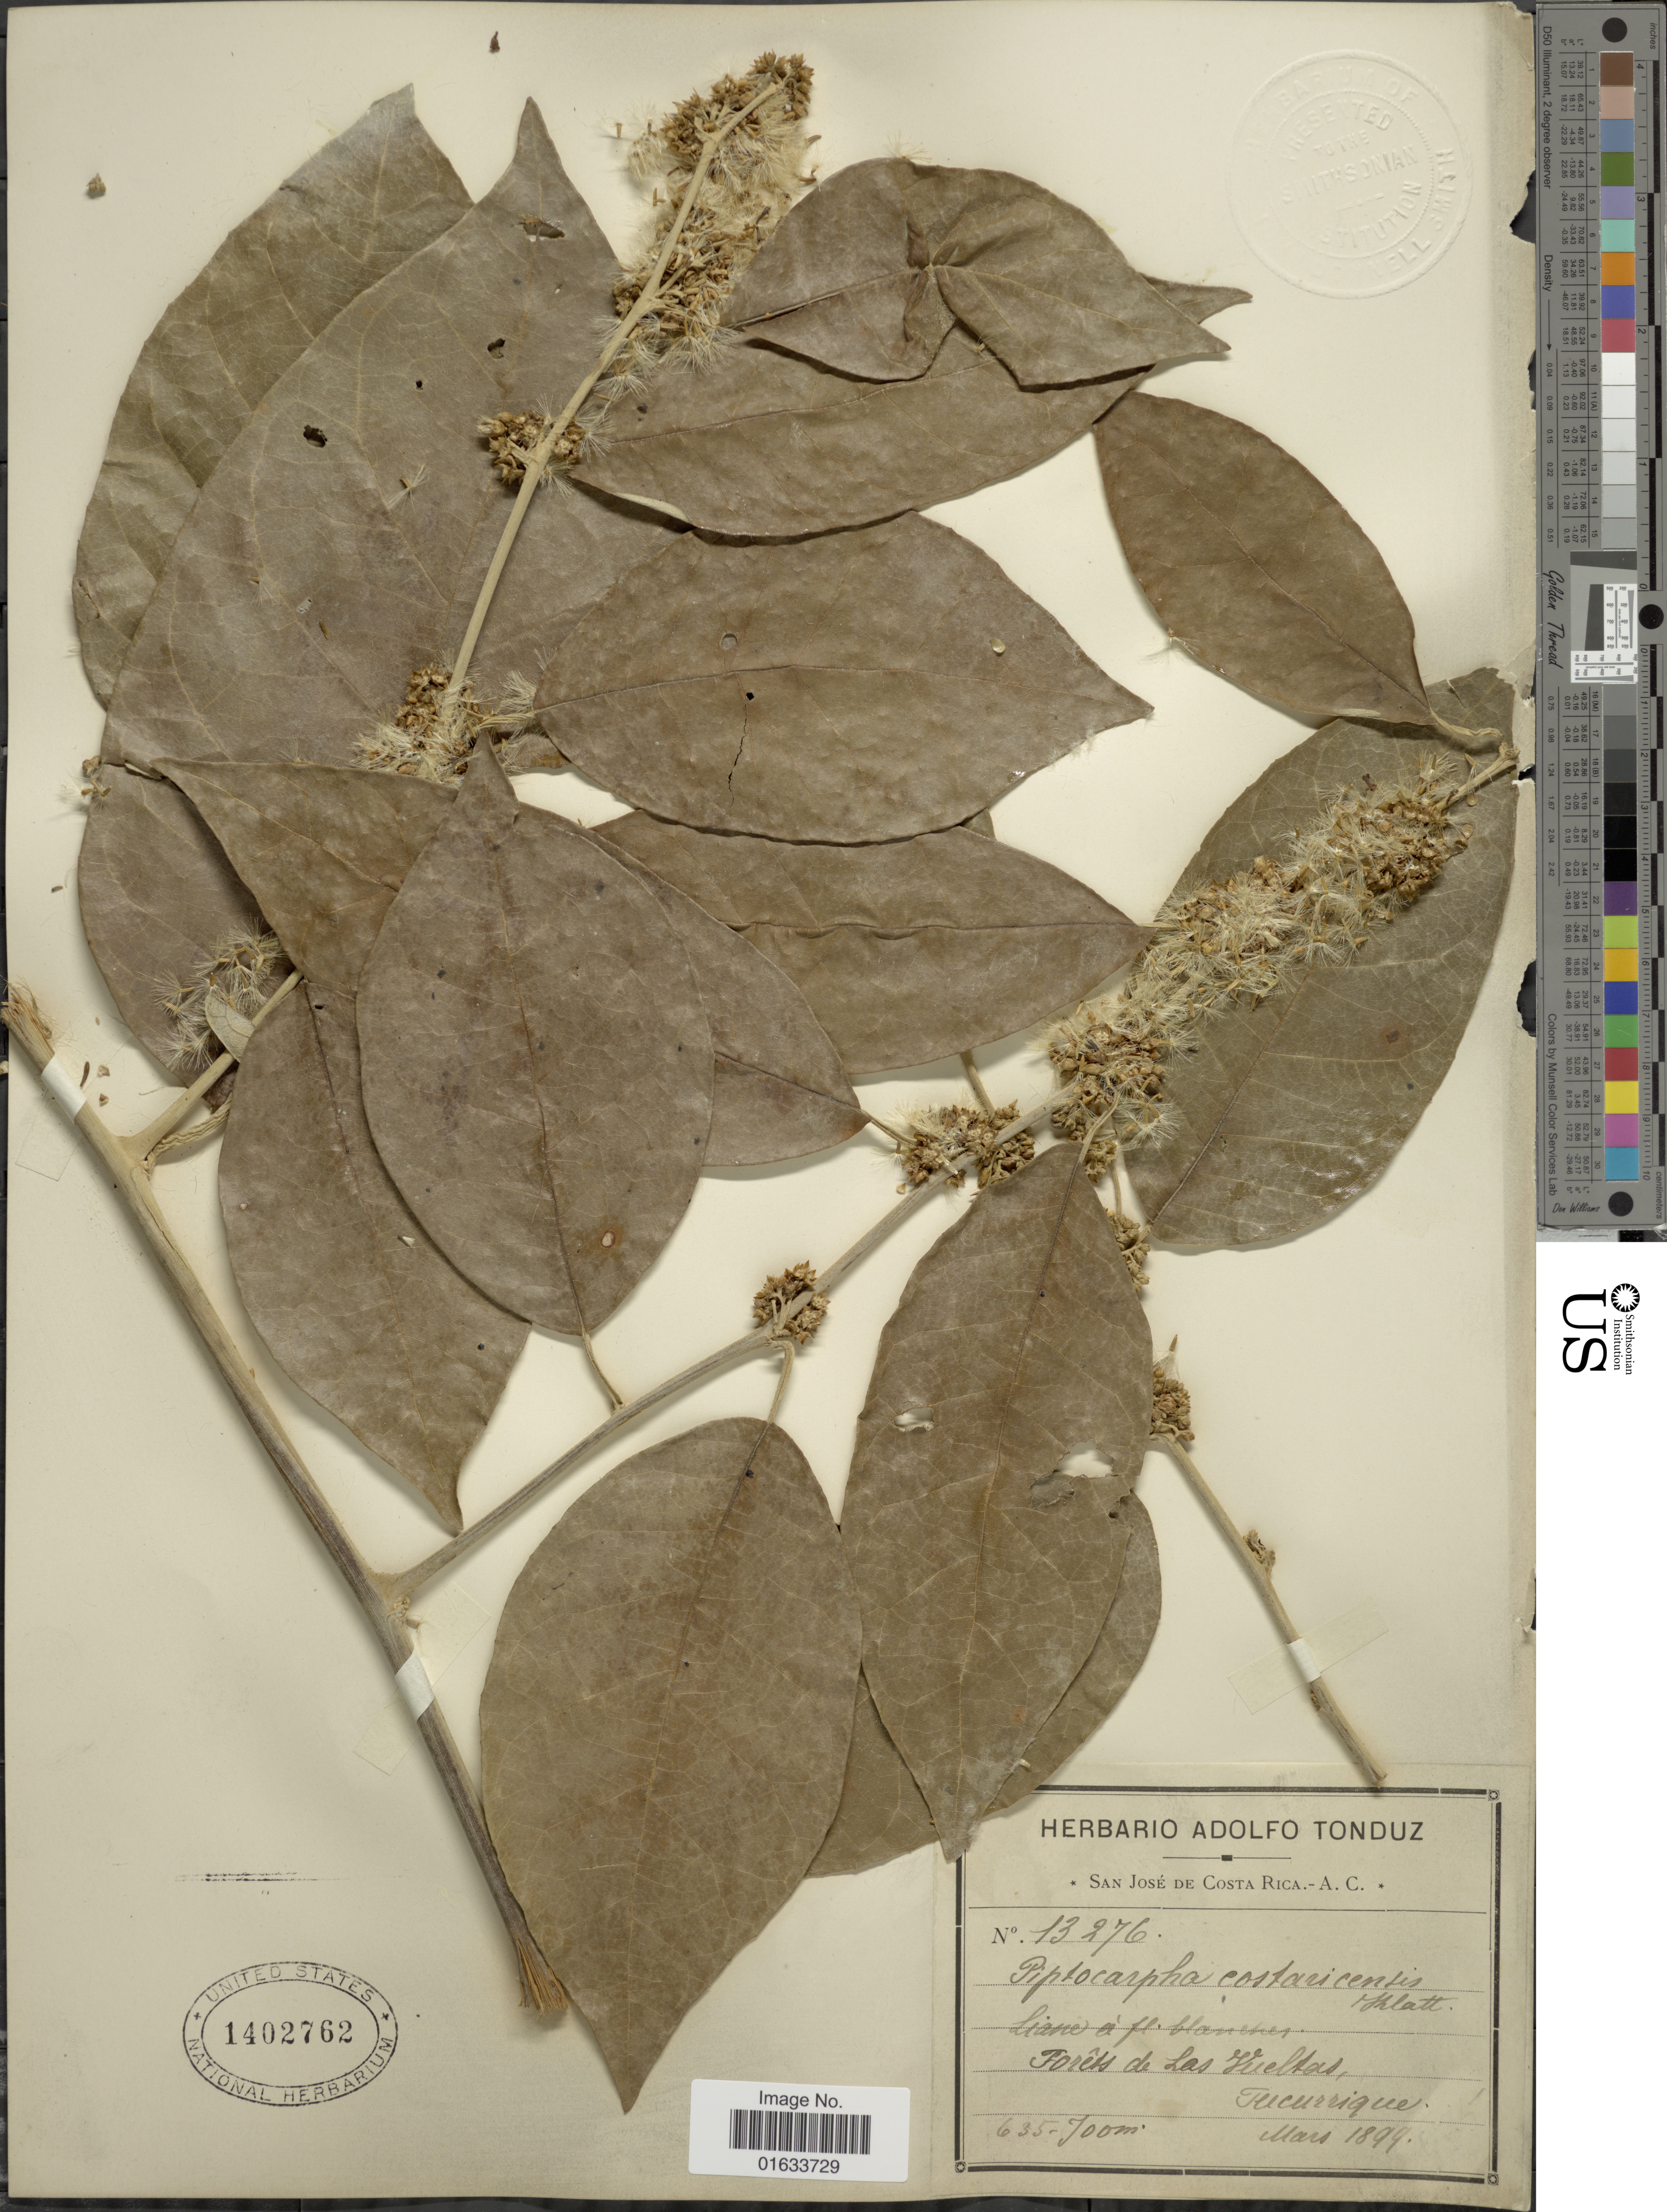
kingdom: Plantae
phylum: Tracheophyta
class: Magnoliopsida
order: Asterales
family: Asteraceae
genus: Piptocarpha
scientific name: Piptocarpha poeppigiana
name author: (DC.) Baker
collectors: ex Herb. Adolfo Tonduz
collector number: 13276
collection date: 1899-03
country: Costa Rica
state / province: San José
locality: San José de Costa Rica.- A.C. Forêts de Las Vueltas, Tucurrique.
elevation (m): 635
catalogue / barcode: US 1402767